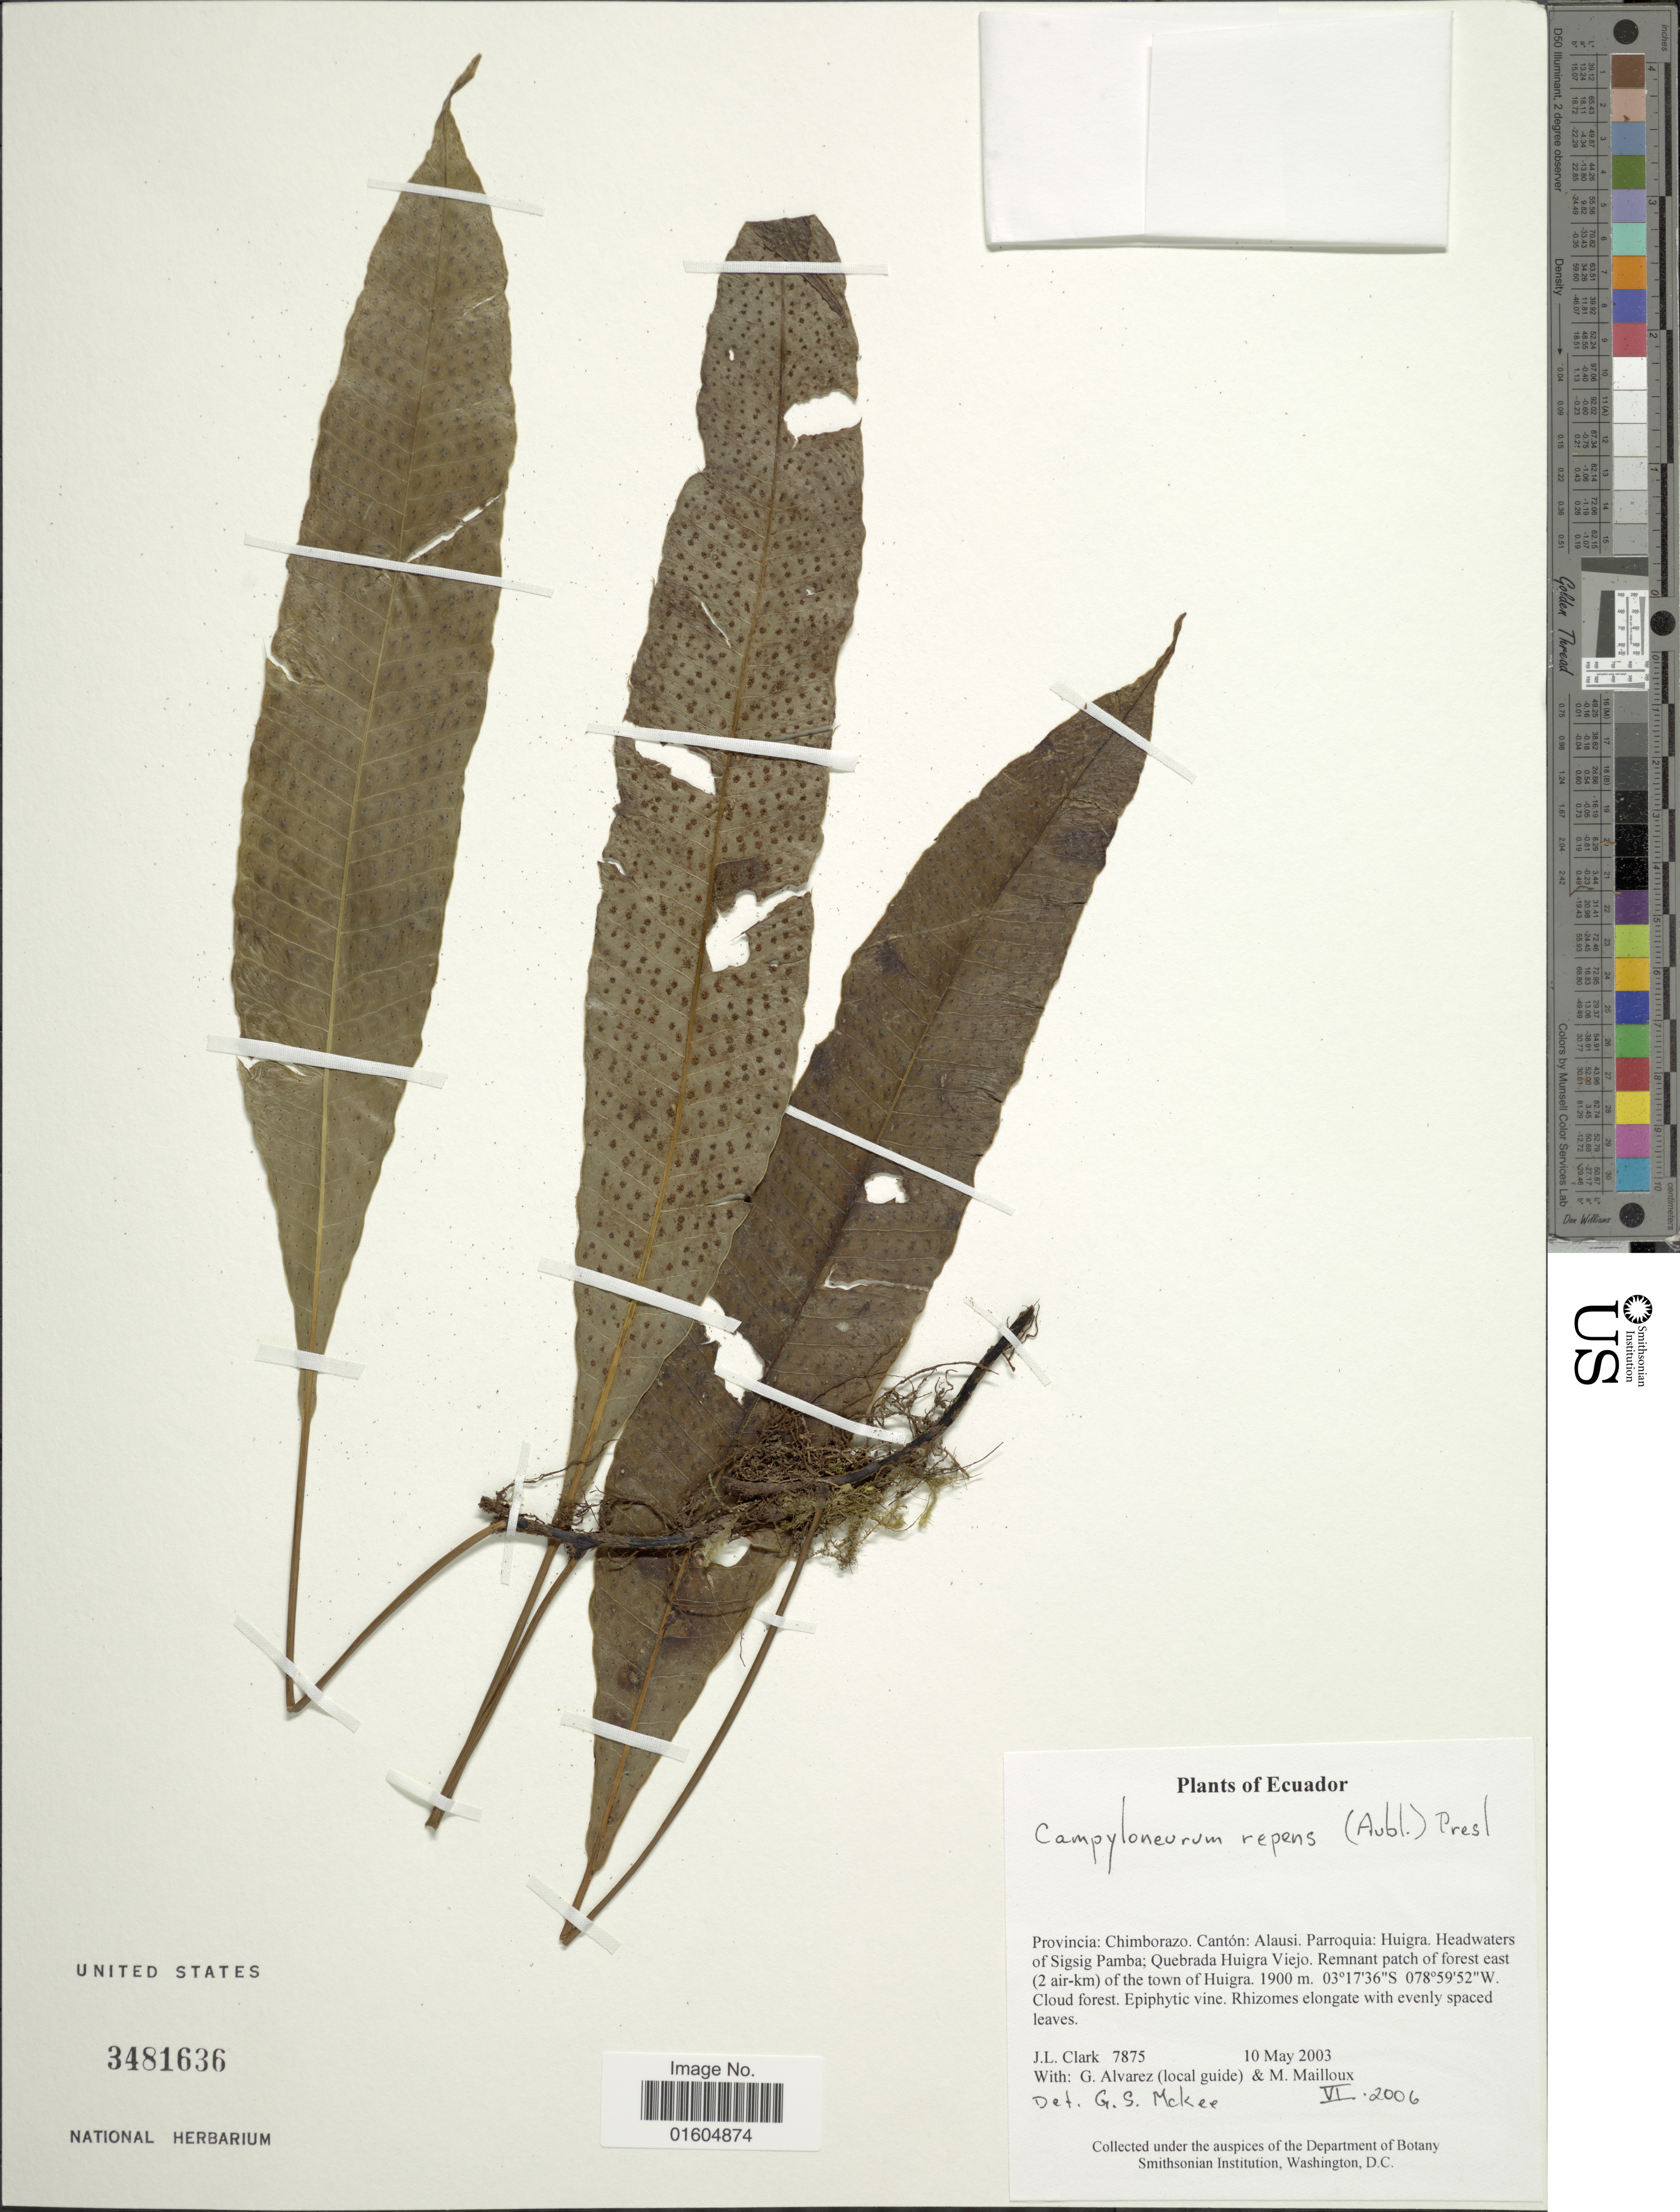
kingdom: Plantae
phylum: Tracheophyta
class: Polypodiopsida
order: Polypodiales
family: Polypodiaceae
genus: Campyloneurum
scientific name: Campyloneurum repens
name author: (Aubl.) C. Presl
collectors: J. L. Clark, G. Alvarez (local guide) & M. Mailloux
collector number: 7875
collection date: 2003-05-10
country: Ecuador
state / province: Chimborazo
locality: Ecuador. Provincia: Chimborazo. Canton: Alausi. Parroquia: Huigra. Headwaters of Sisig Pamba; Quebrada Huigra Viejo. Remnant patch of forest east (2air-km) of the town of Huigra. Cloud forest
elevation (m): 1900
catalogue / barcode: US 3481636